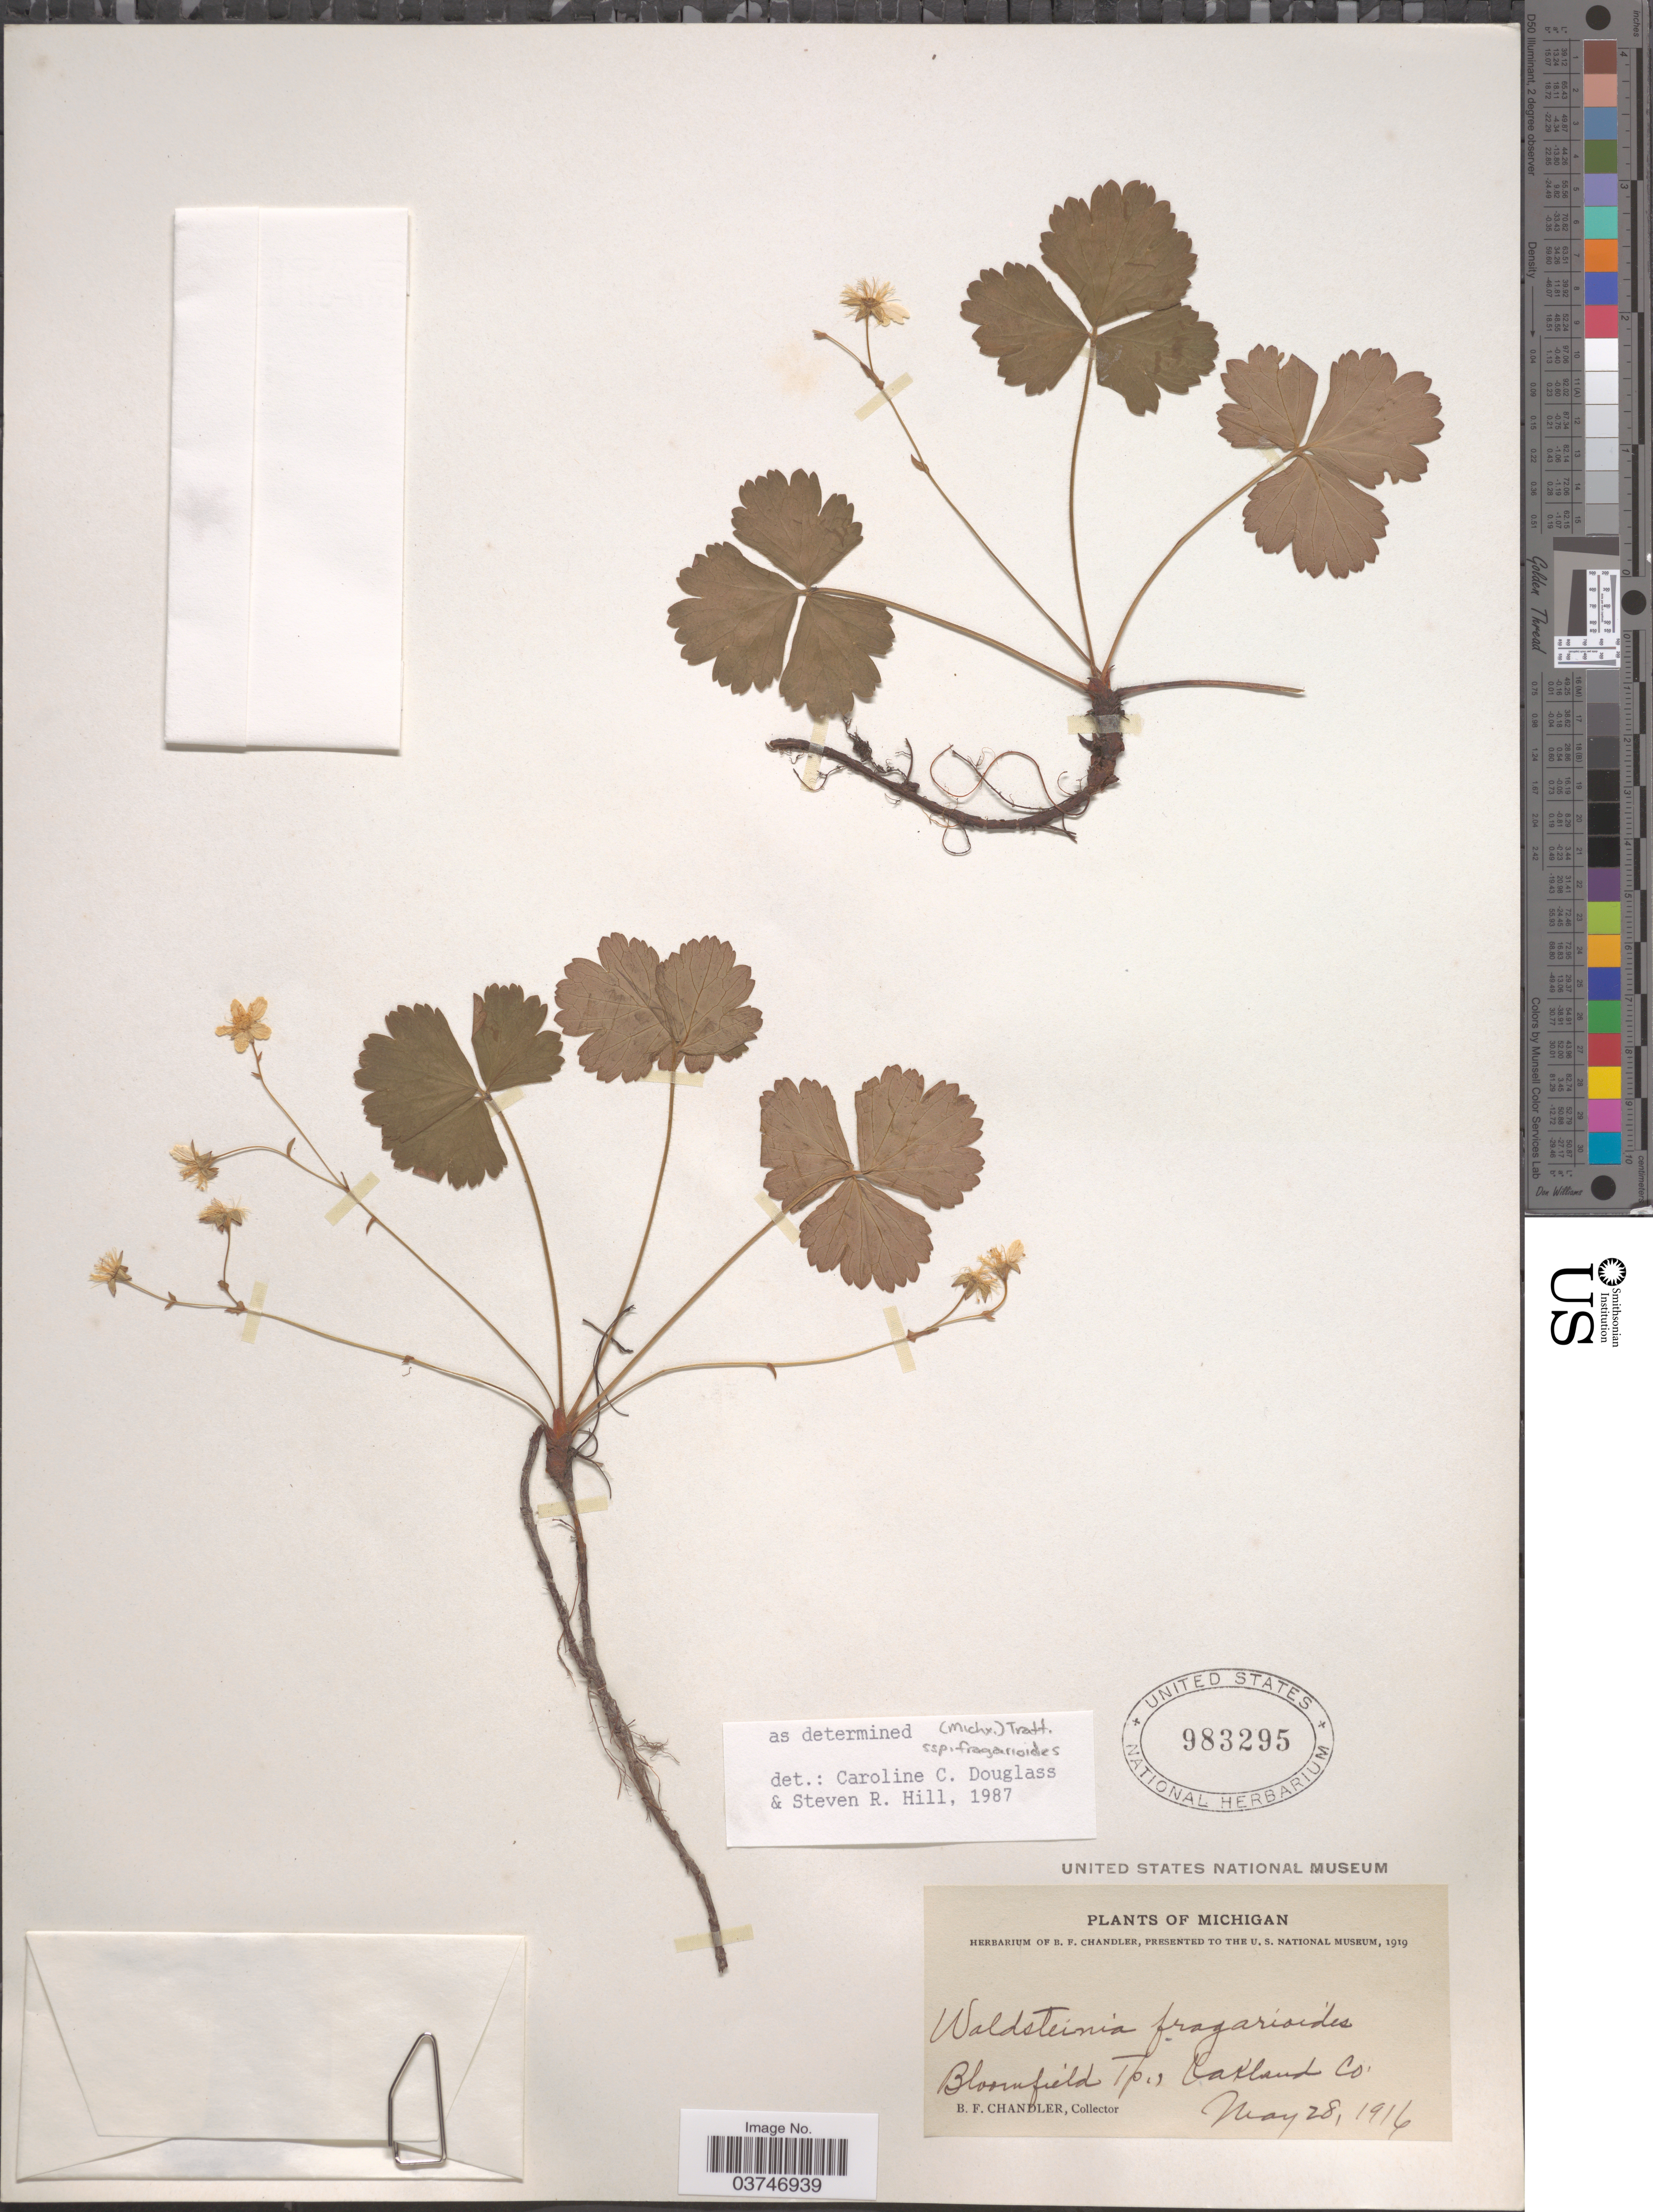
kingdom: Plantae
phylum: Tracheophyta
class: Magnoliopsida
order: Rosales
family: Rosaceae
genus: Waldsteinia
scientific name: Waldsteinia fragarioides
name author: (Michx.) Tratt.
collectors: B. F. Chandler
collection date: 1916-05-28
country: United States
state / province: Michigan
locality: Bloomfield Tp., Oakland Co.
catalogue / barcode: US 983295